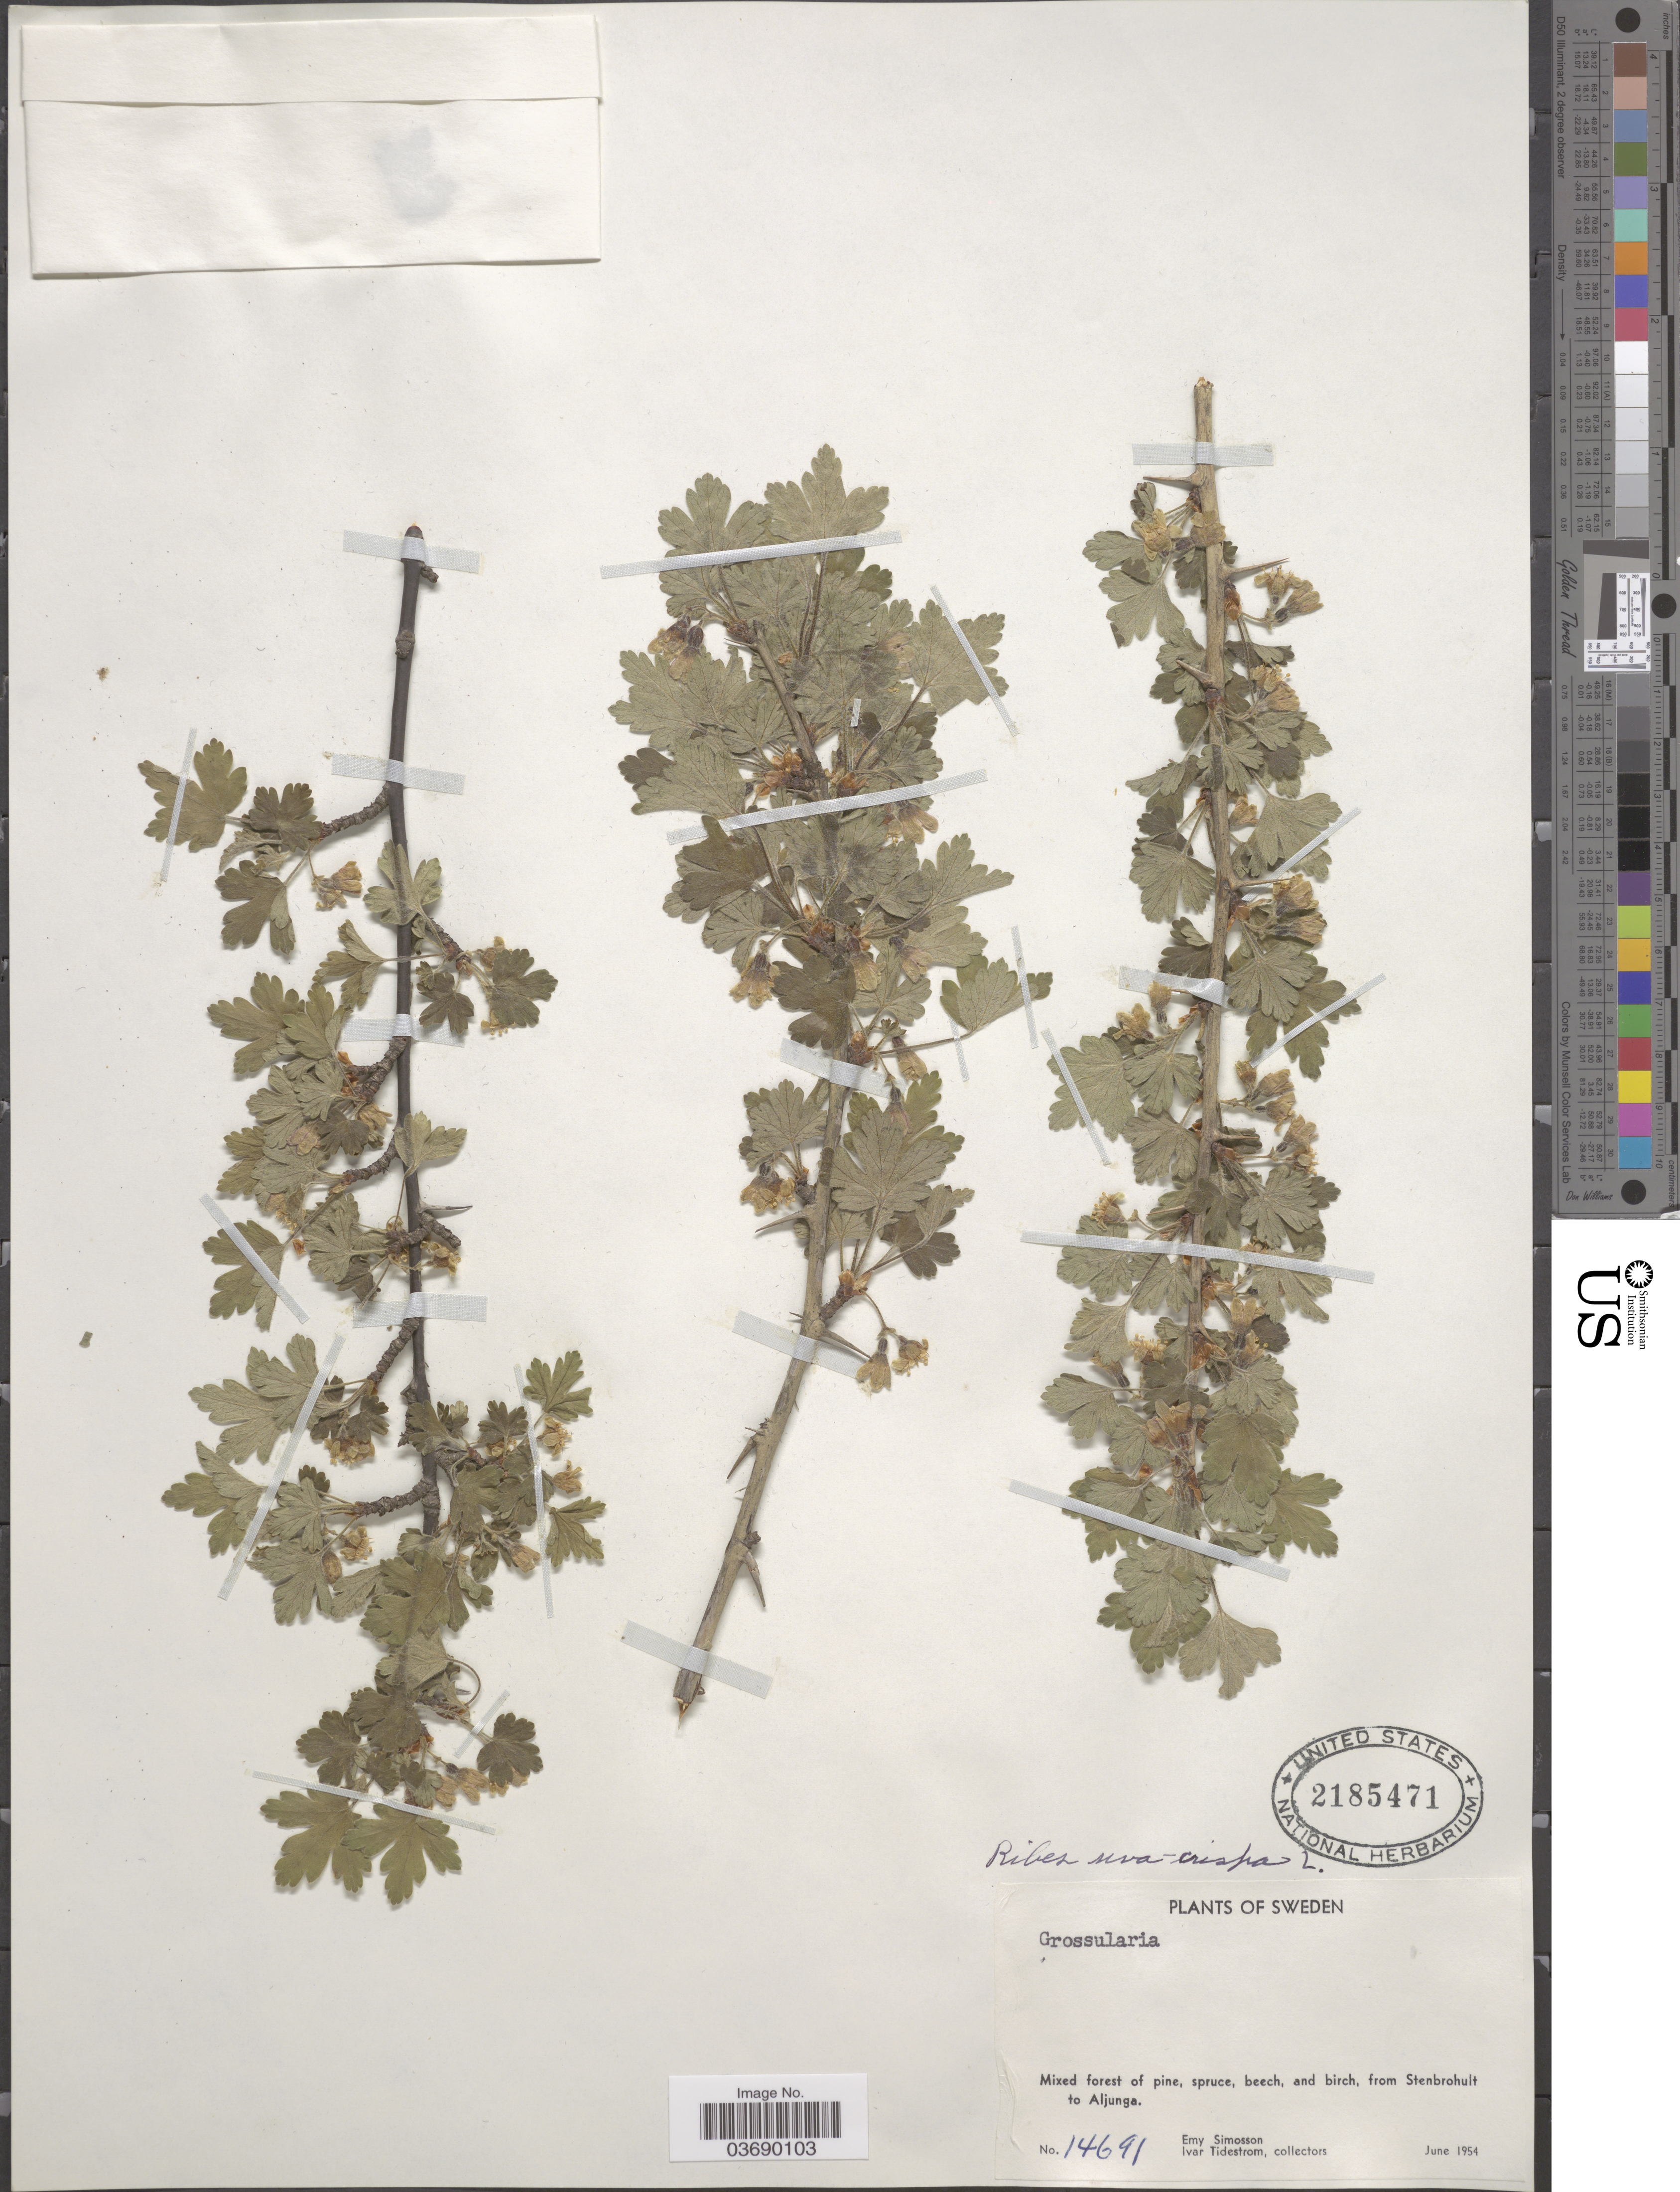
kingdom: Plantae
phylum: Tracheophyta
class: Magnoliopsida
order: Saxifragales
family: Grossulariaceae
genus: Ribes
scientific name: Ribes uva-crispa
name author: L.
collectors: E. Simosson & I. F. Tidestrom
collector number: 14691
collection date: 1954-06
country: Sweden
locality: From Stenbrohult to Aljunga.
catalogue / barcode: US 2185471